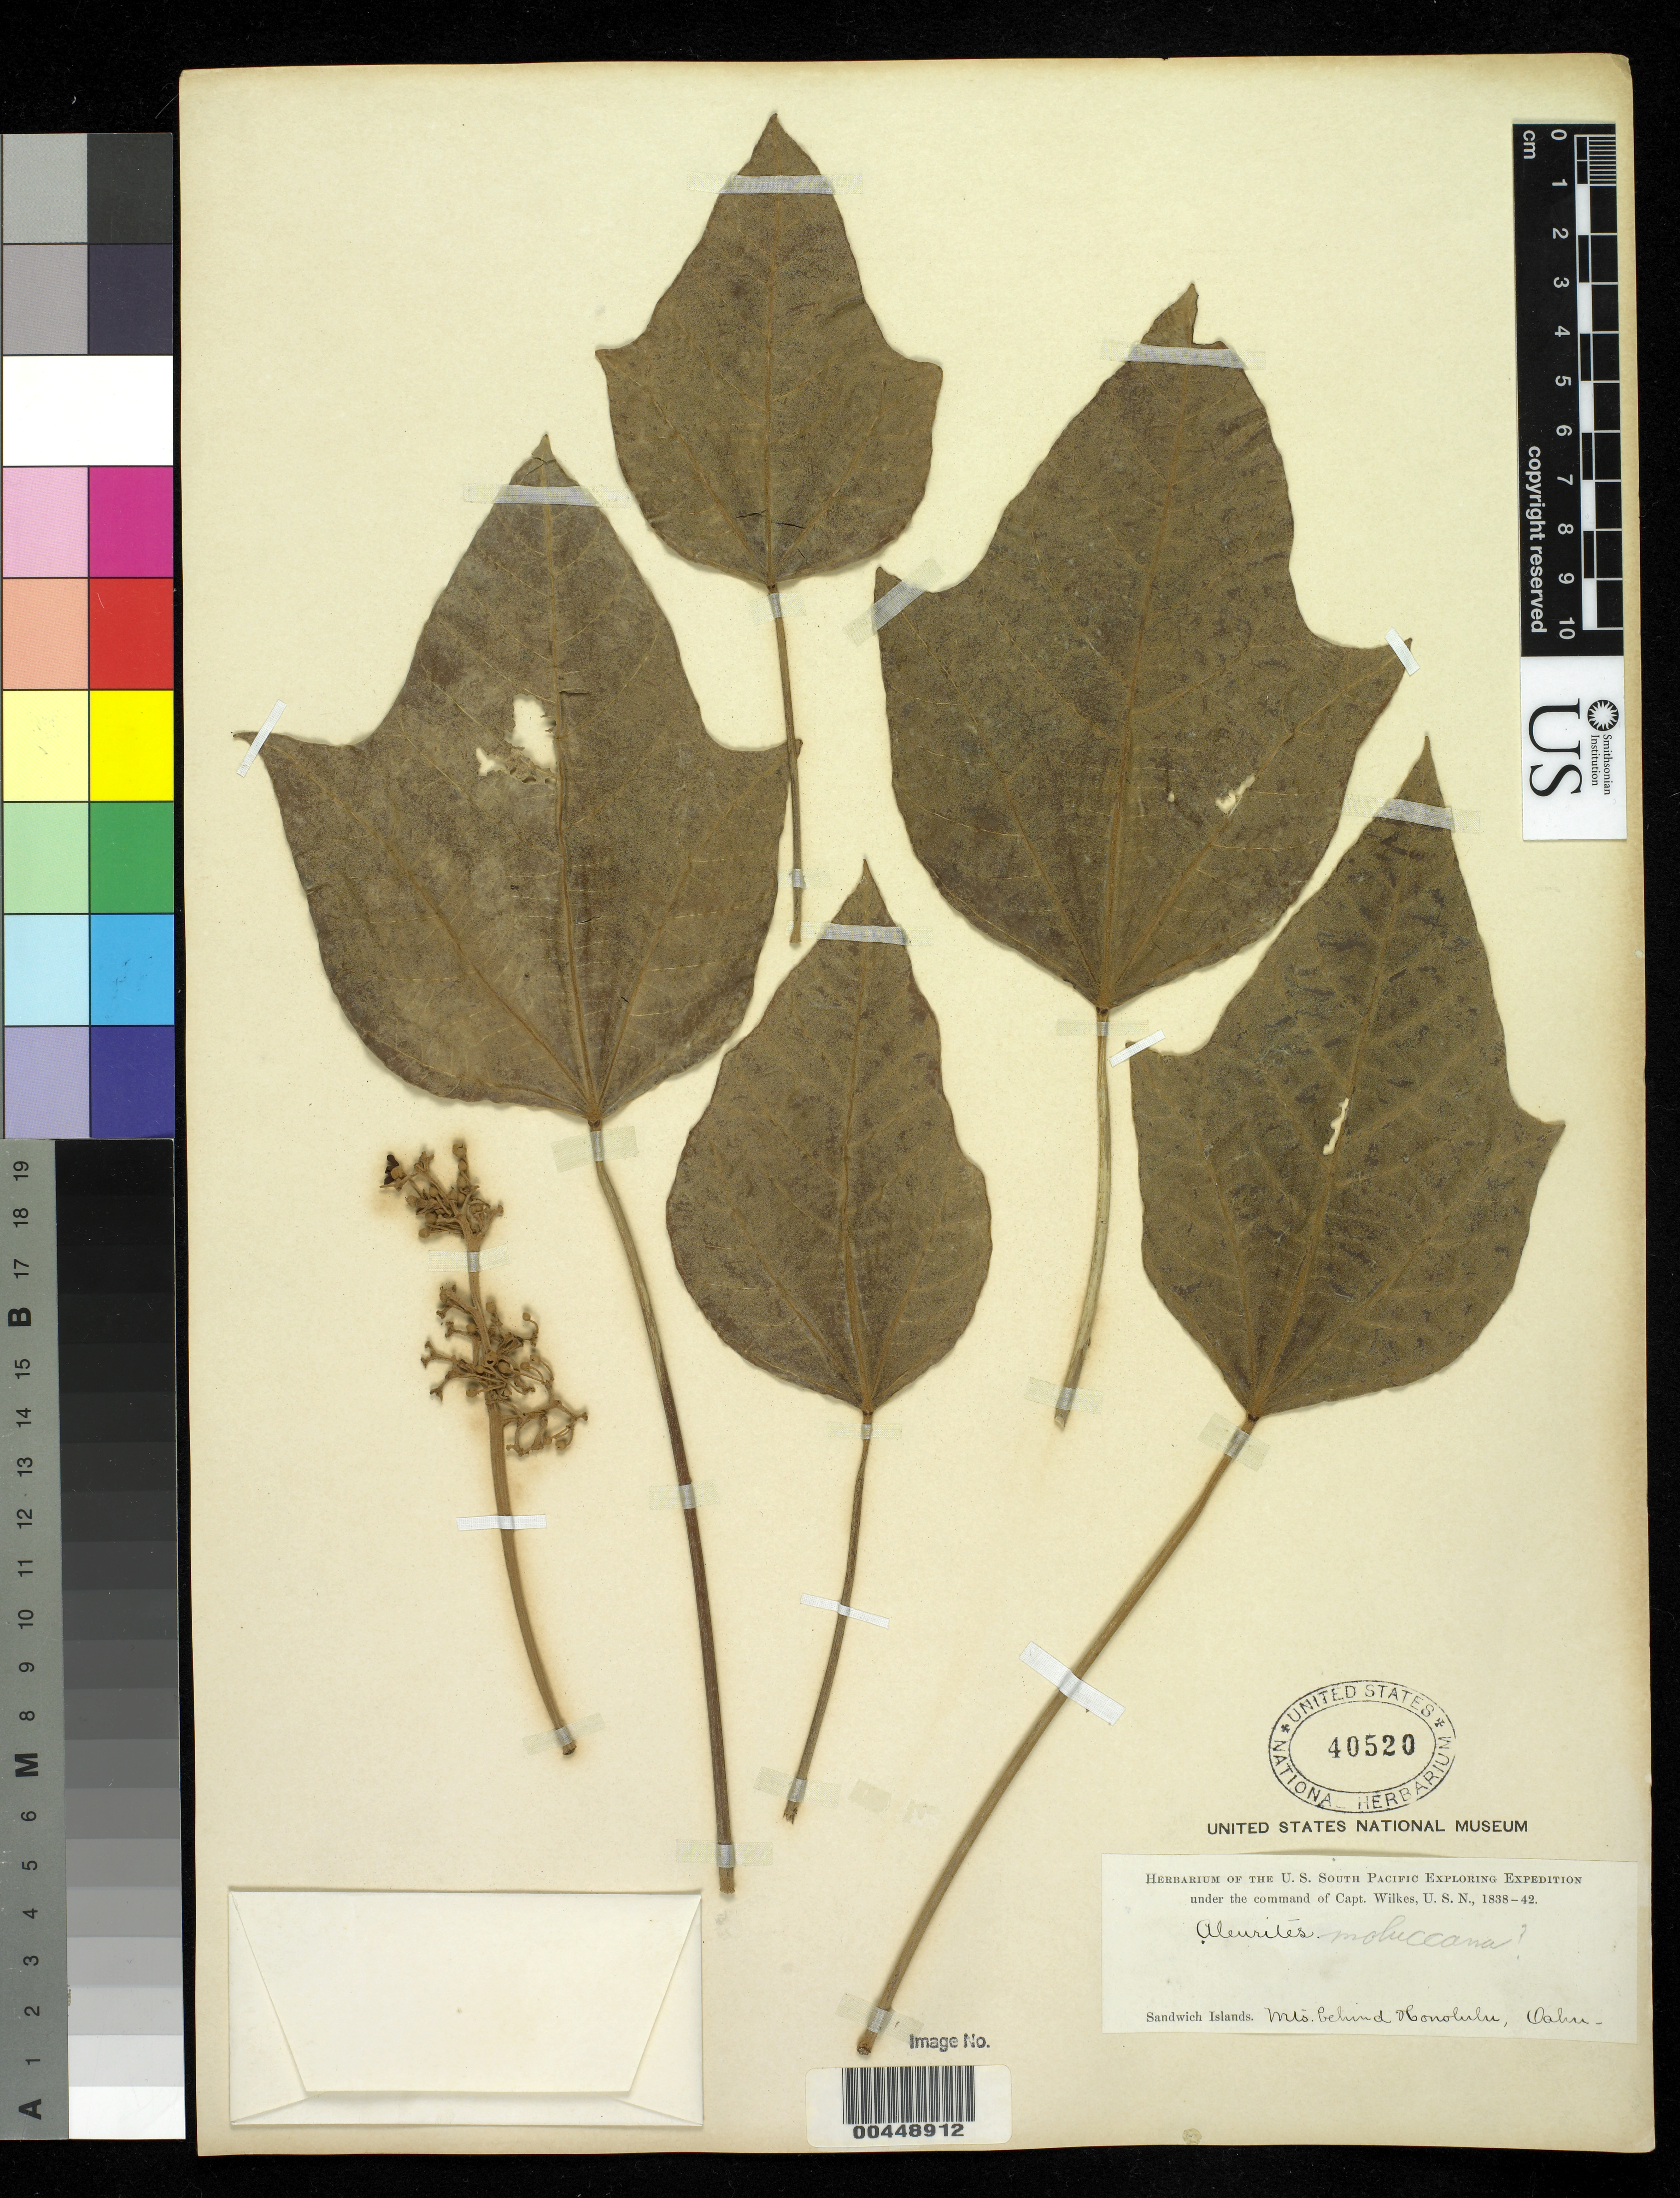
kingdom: Plantae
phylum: Tracheophyta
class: Magnoliopsida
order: Malpighiales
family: Euphorbiaceae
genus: Aleurites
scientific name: Aleurites moluccanus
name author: (L.) Willd.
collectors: Wilkes Explor. Exped.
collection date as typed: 1838 to -- --- 1842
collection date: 1838/1842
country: United States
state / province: Hawaii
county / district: Honolulu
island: Oahu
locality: Mountains behind Honolulu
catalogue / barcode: US 40520